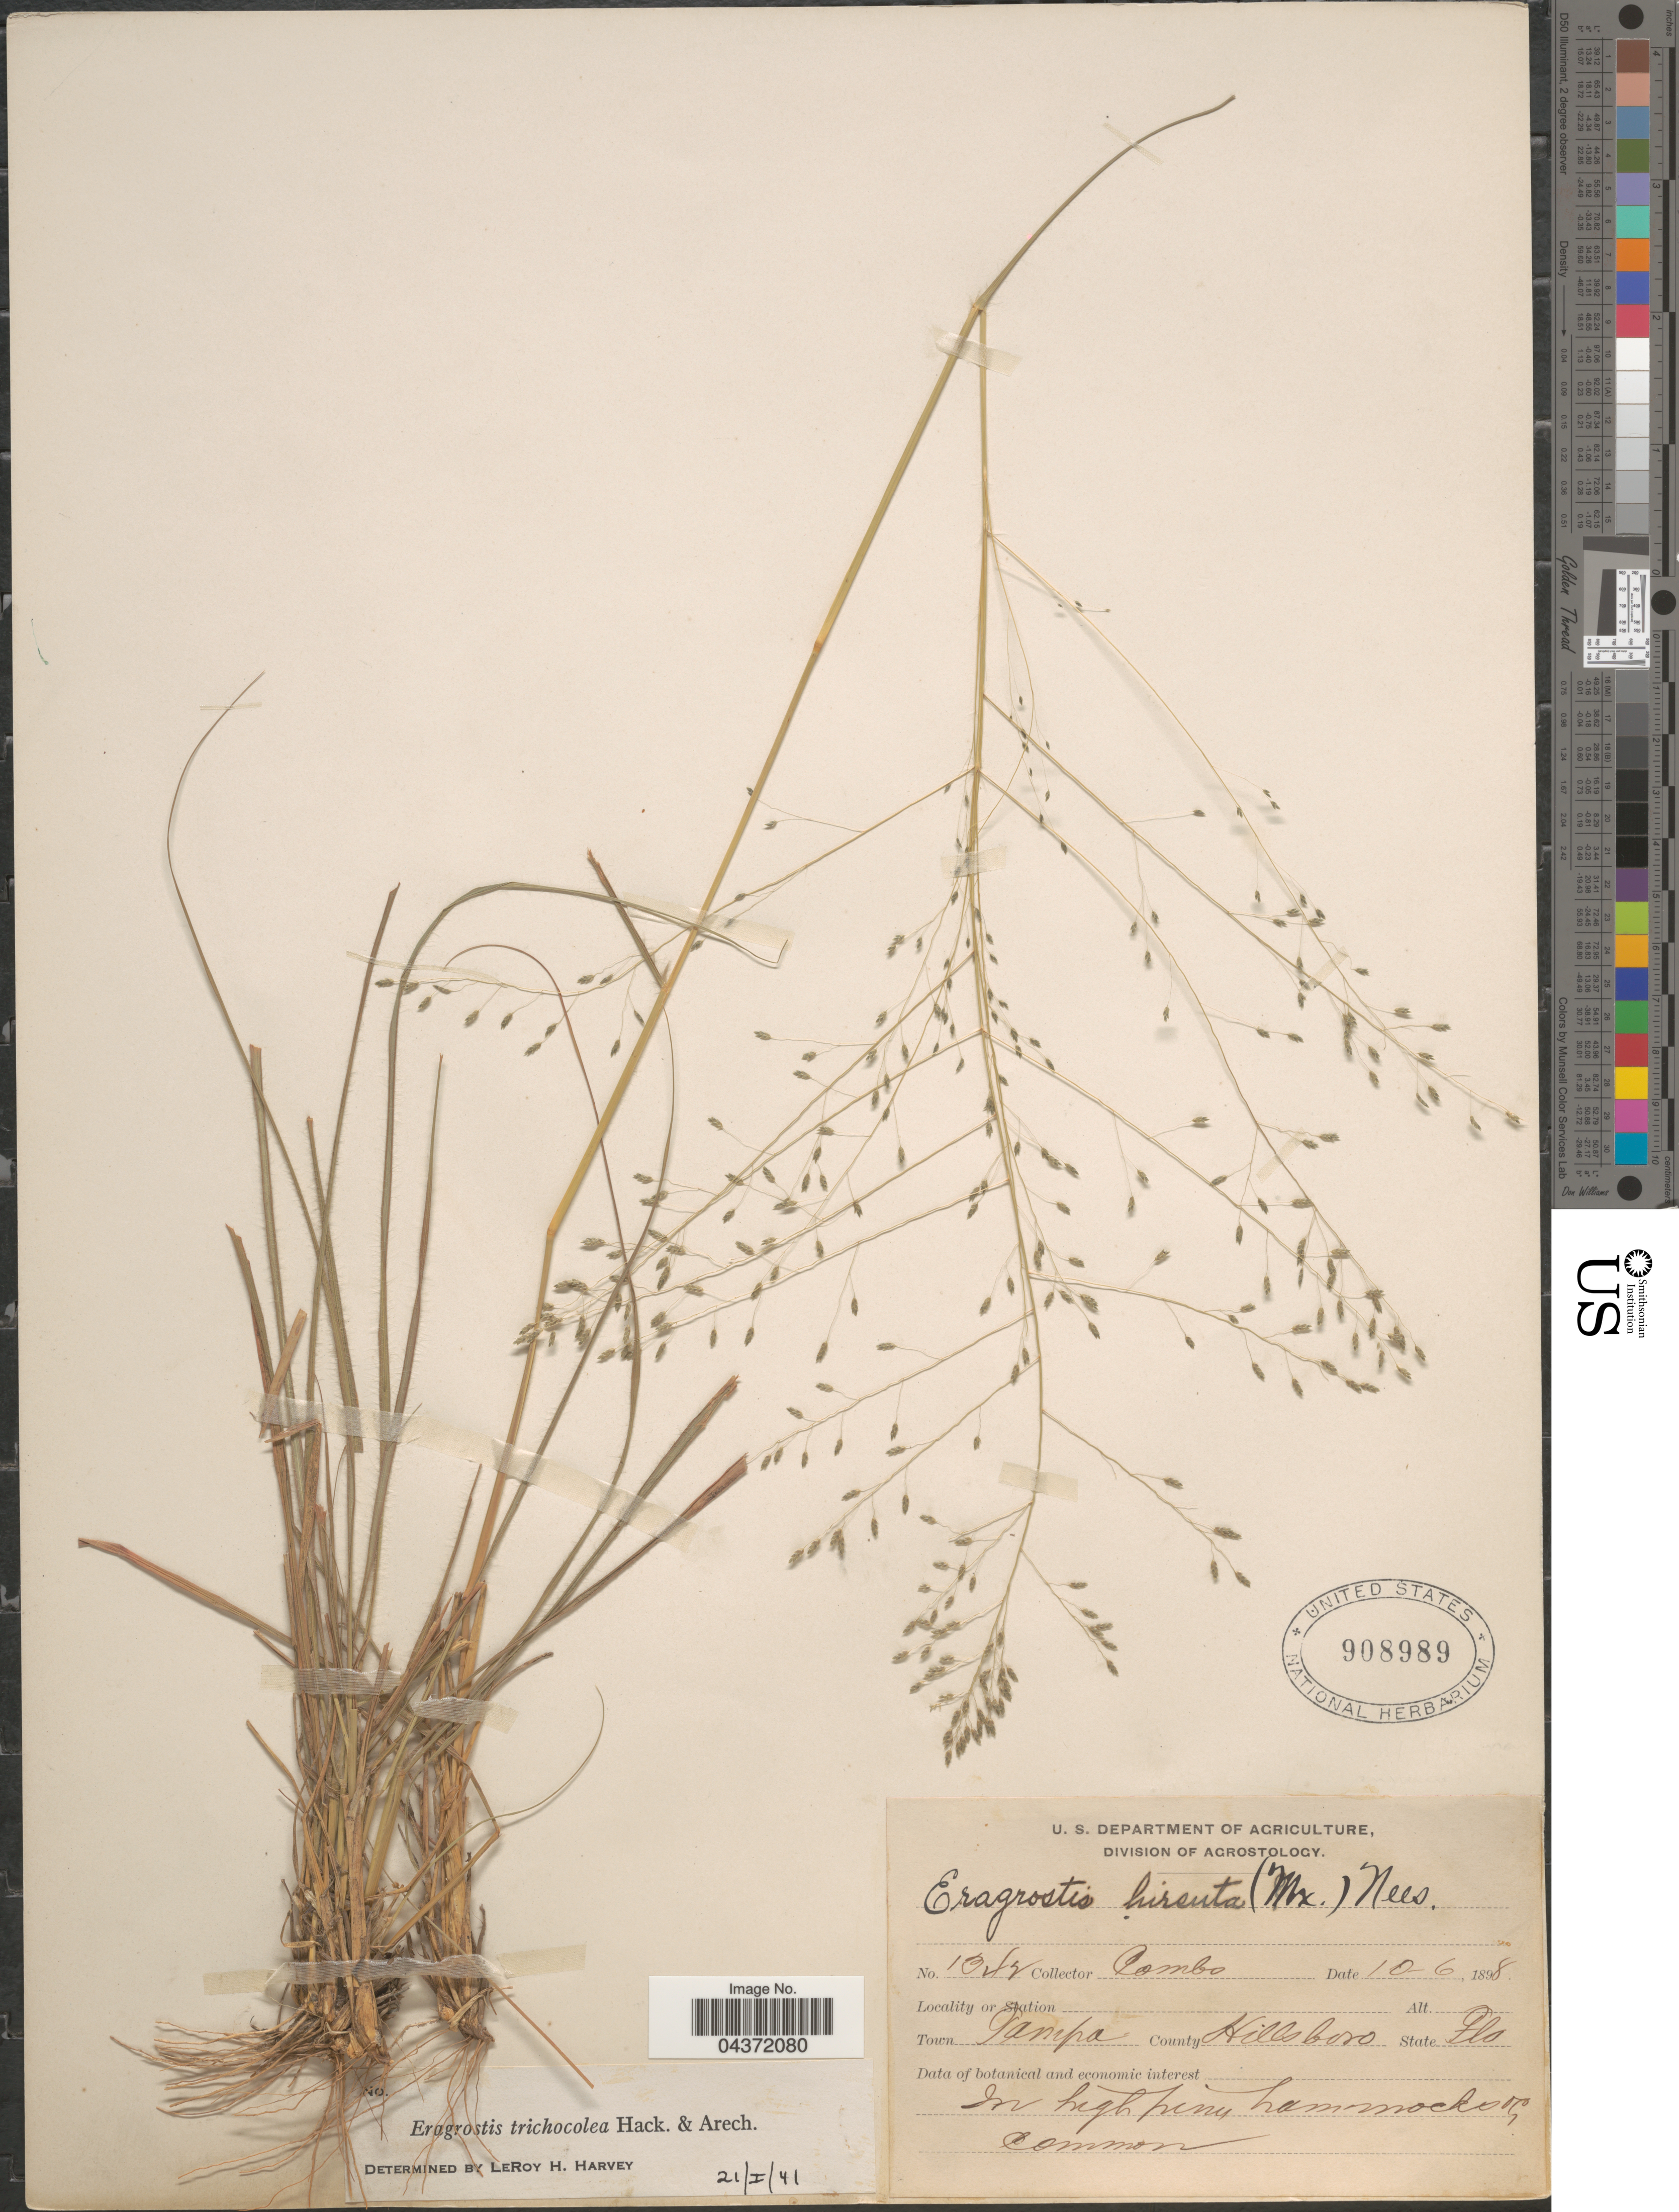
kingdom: Plantae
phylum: Tracheophyta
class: Liliopsida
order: Poales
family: Poaceae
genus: Eragrostis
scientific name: Eragrostis trichocolea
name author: Hack. & Arechav.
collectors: Combo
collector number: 1042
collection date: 1898-10-06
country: United States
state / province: Florida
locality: Town Tampa. County Hillsboro.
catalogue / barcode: US 908989